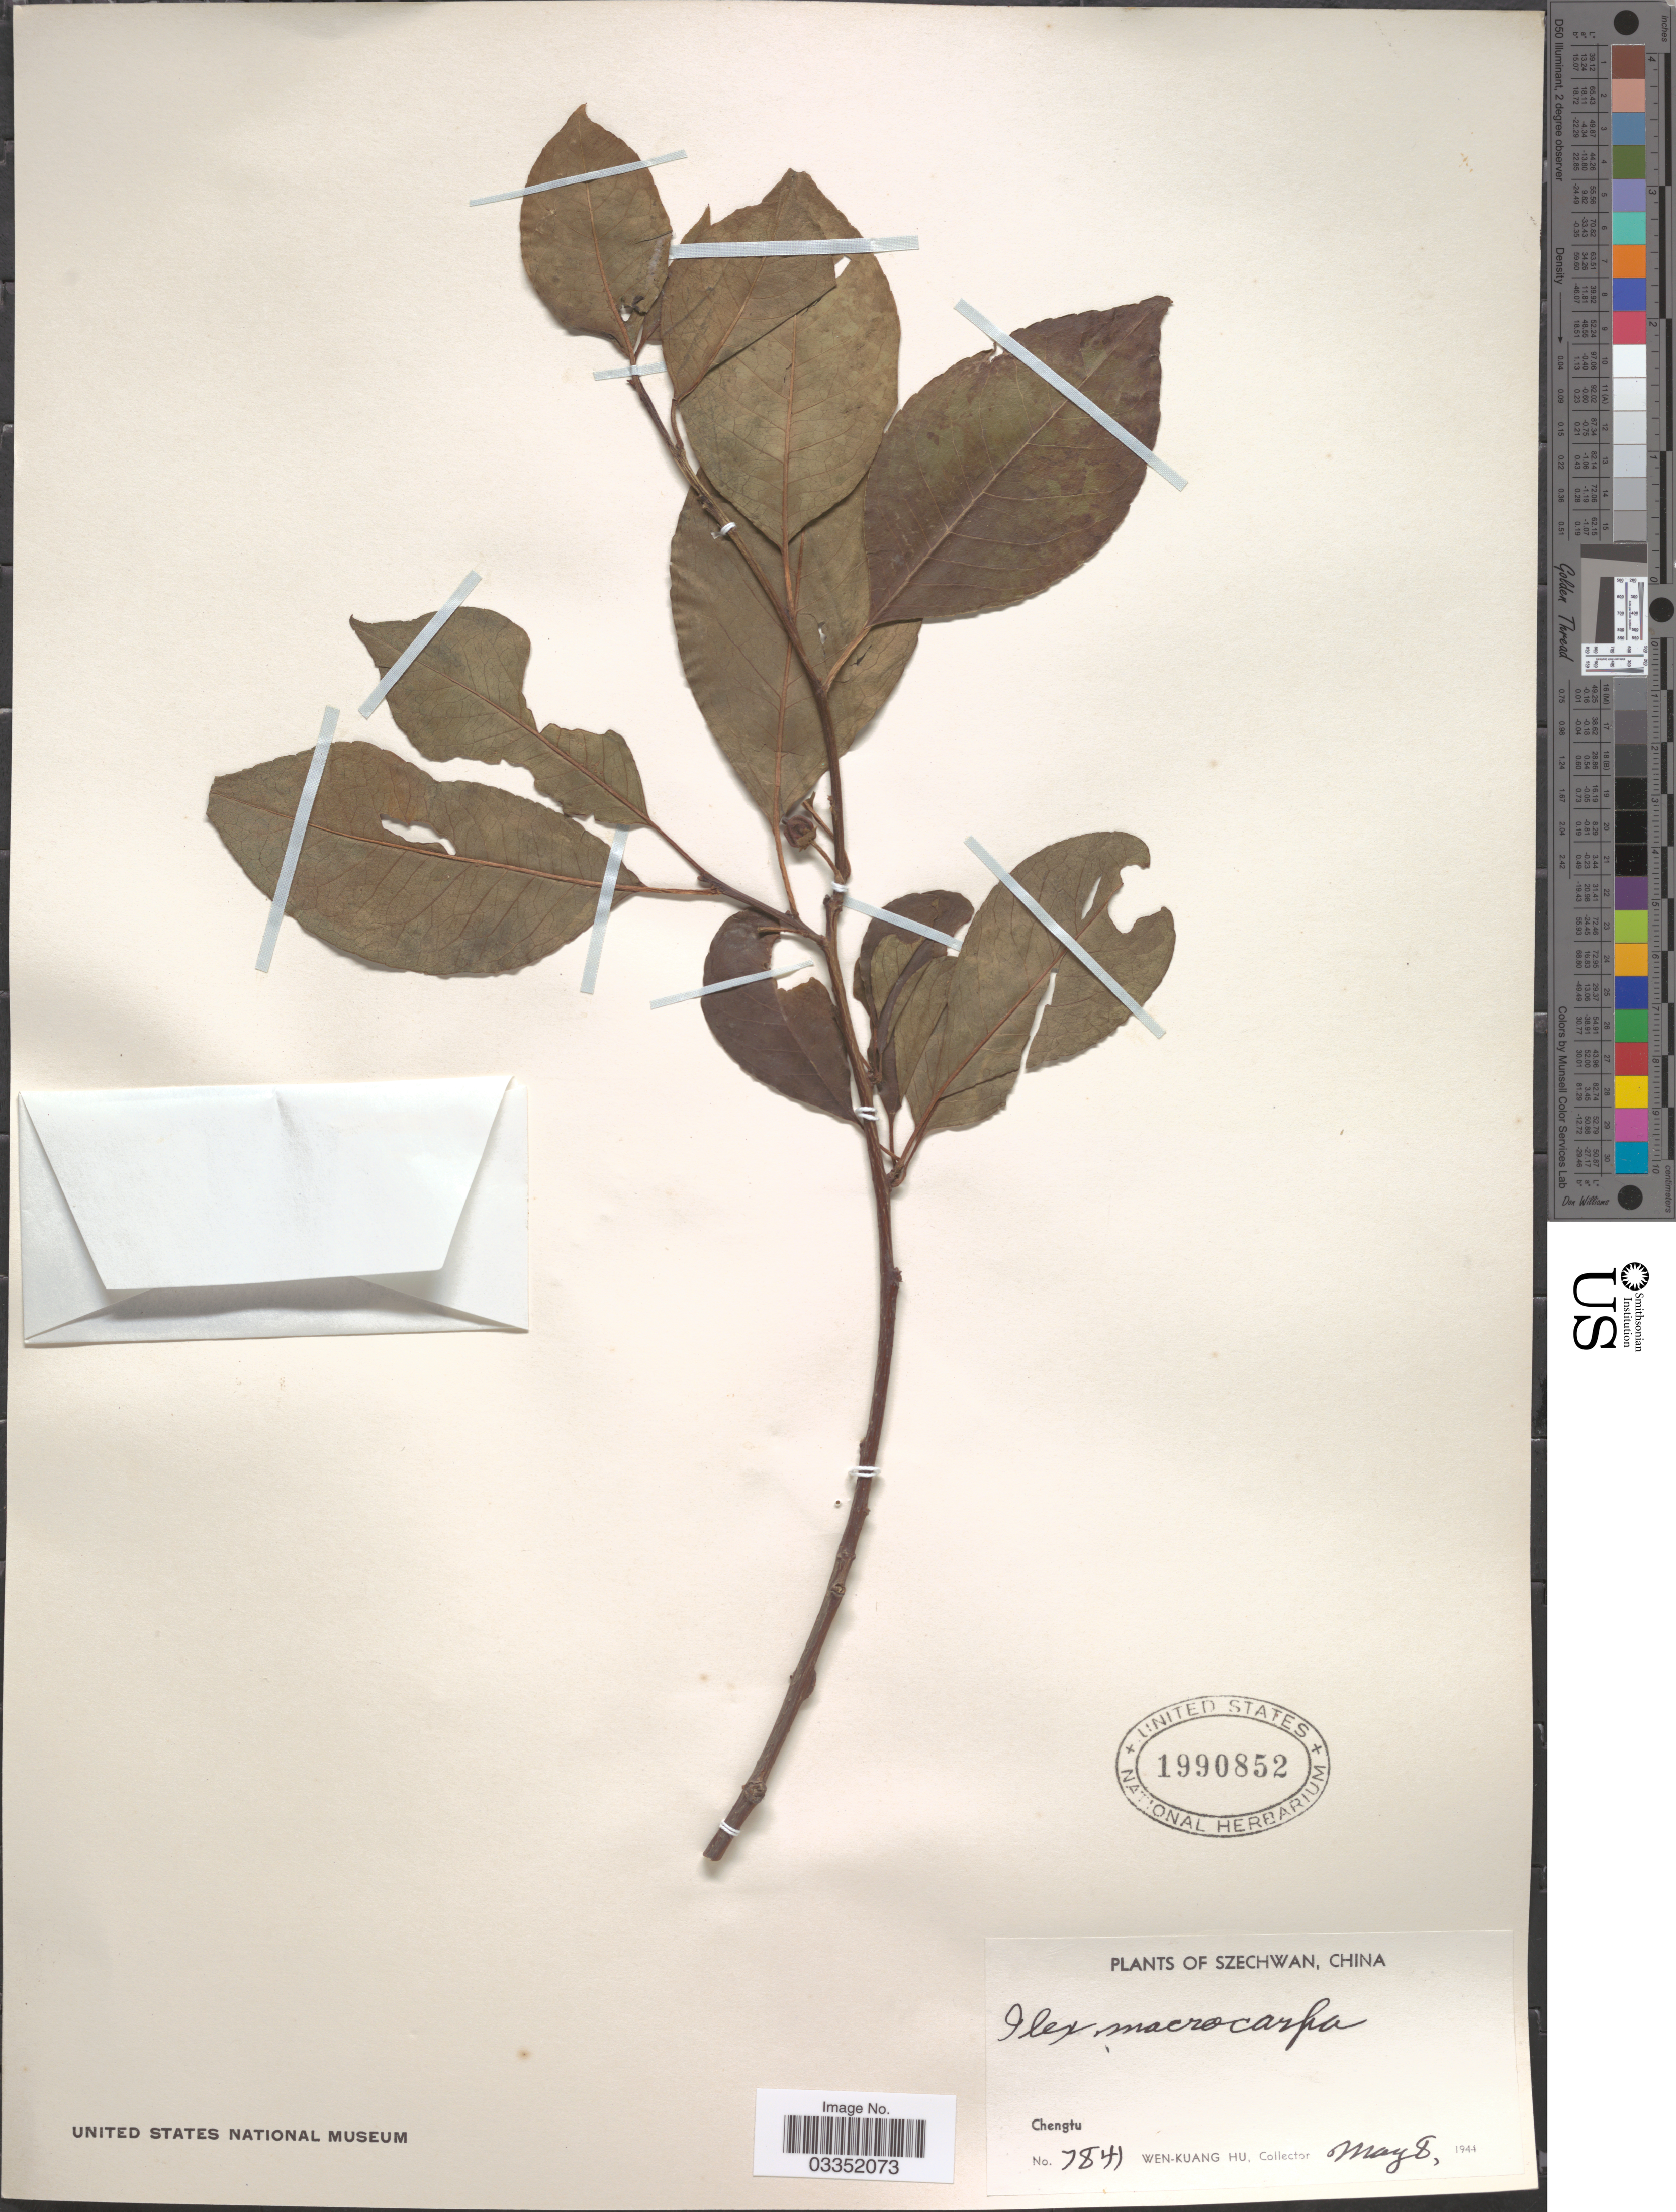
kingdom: Plantae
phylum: Tracheophyta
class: Magnoliopsida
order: Aquifoliales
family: Aquifoliaceae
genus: Ilex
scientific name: Ilex macrocarpa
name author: Oliv.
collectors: W. K. Hu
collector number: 7841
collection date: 1944-05-08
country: China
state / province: Sichuan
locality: Szechwan. Chengtu.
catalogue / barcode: US 1990852